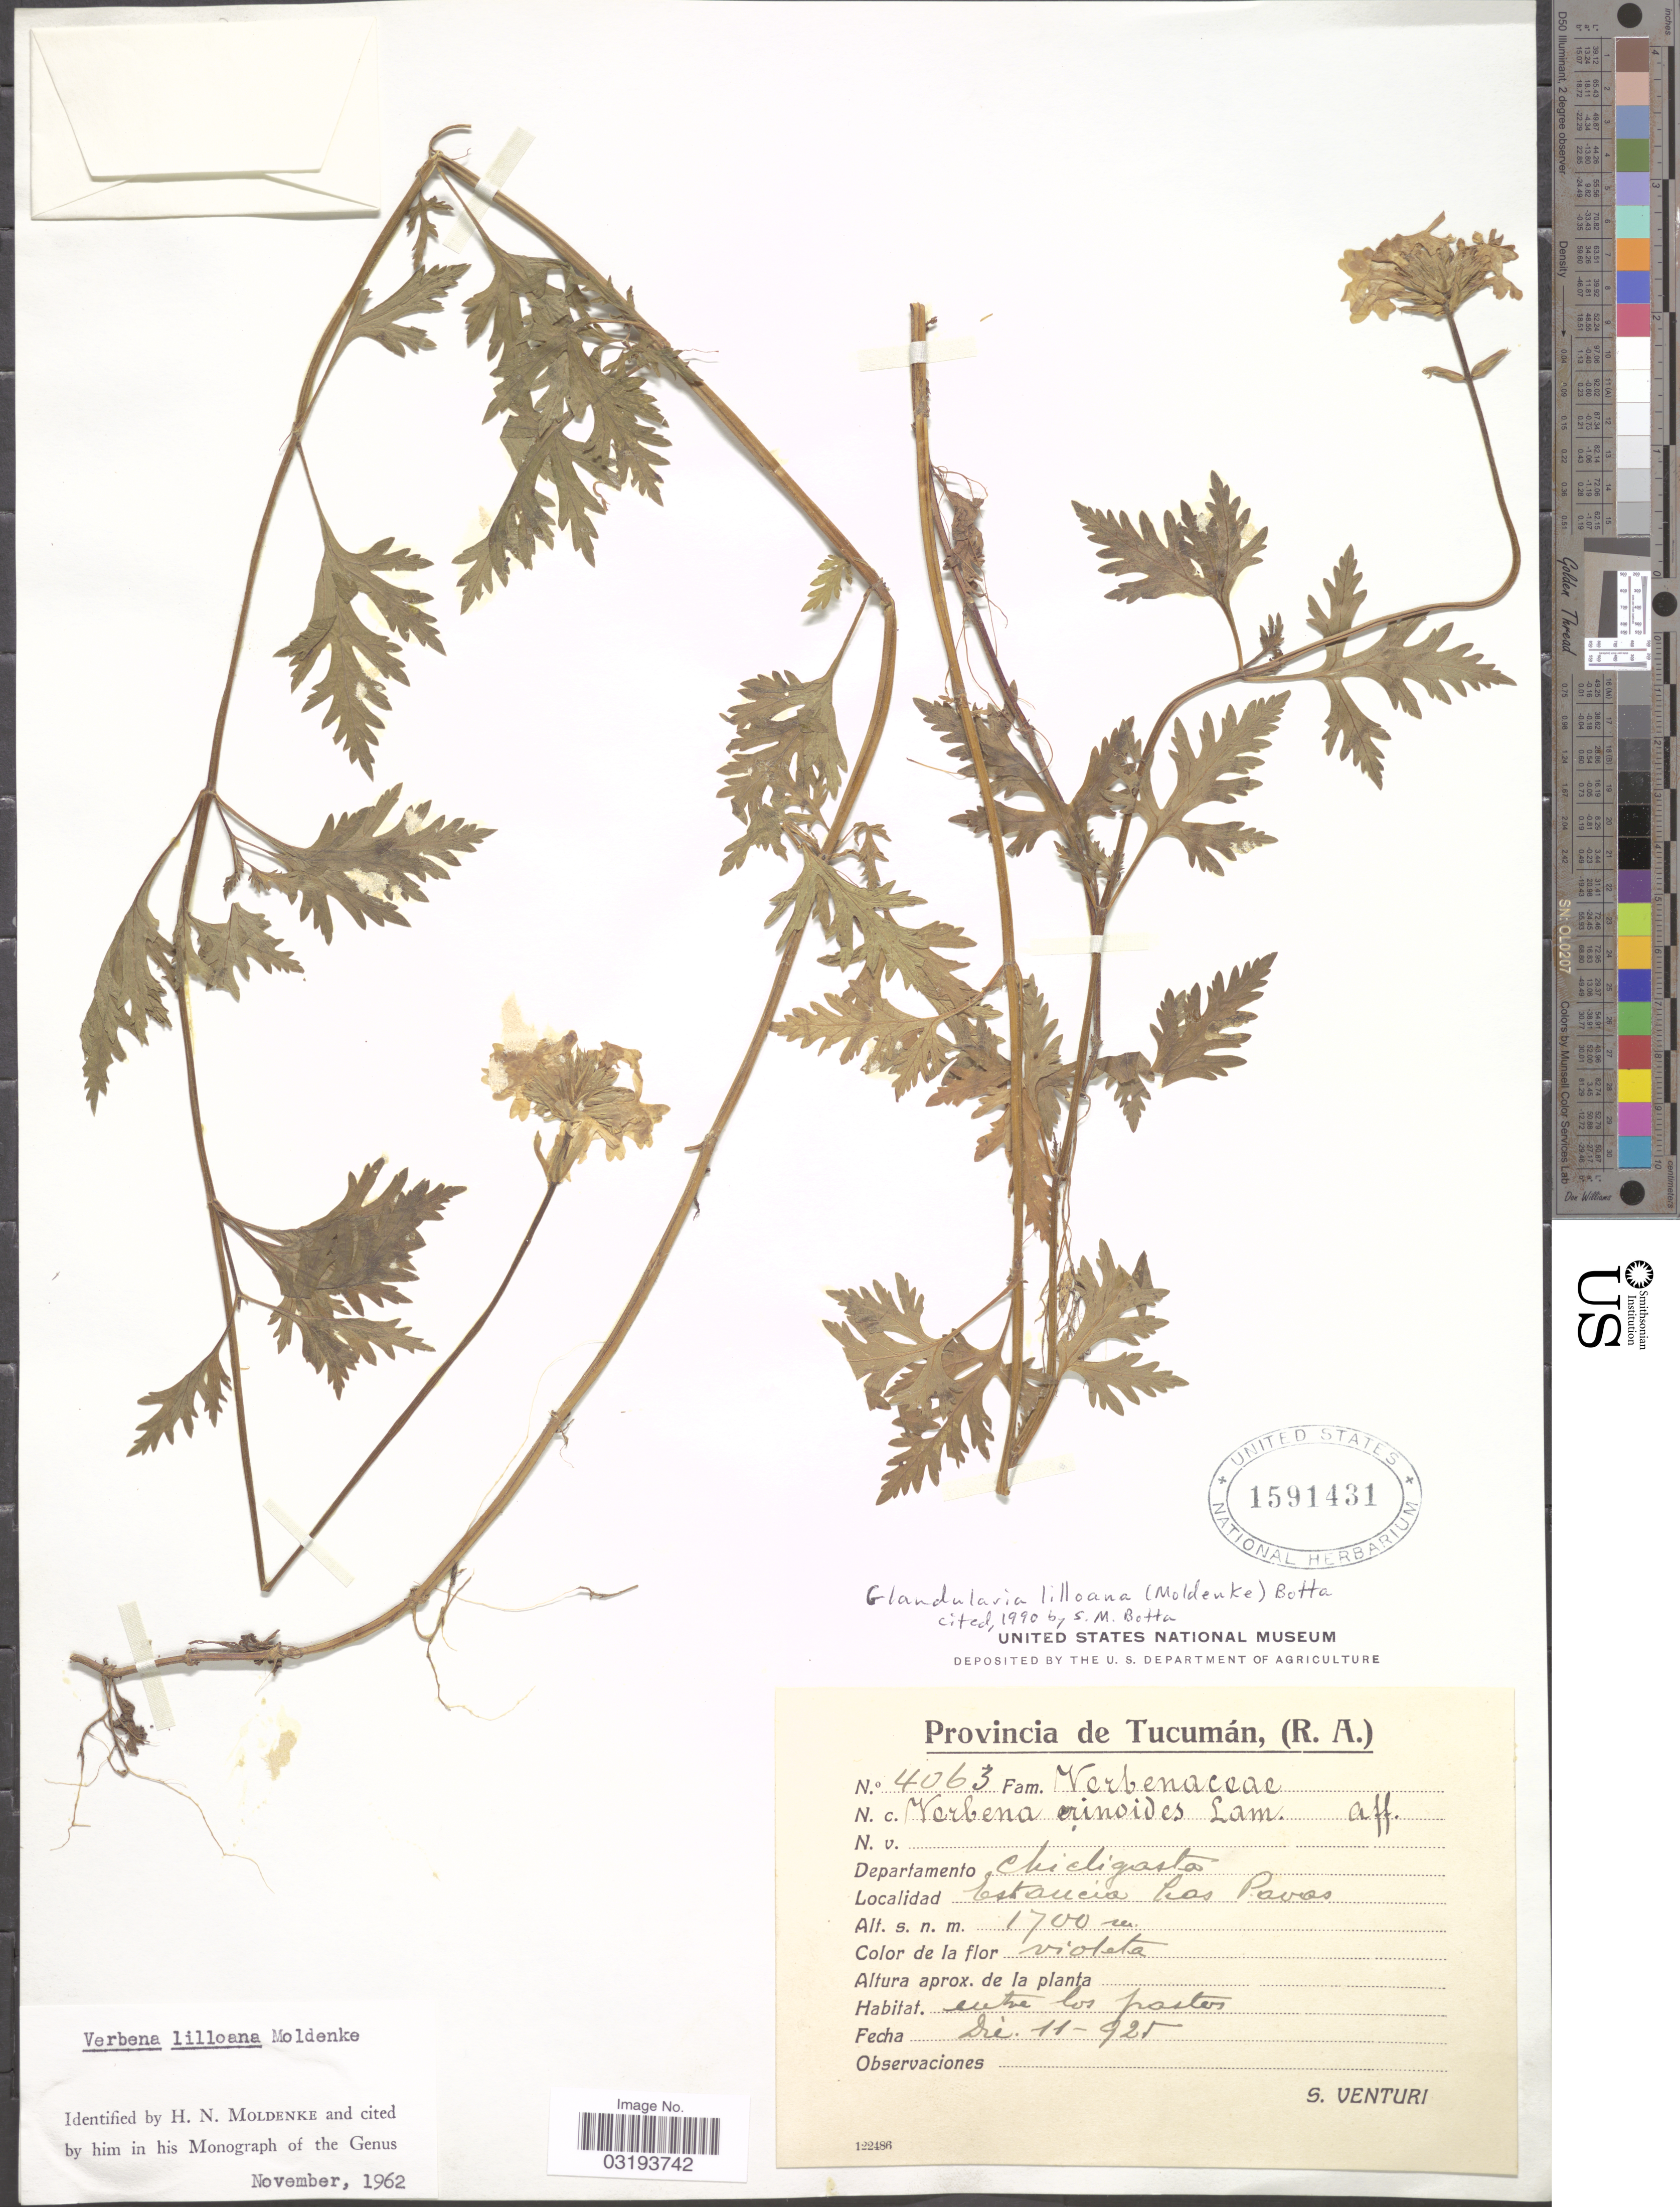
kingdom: Plantae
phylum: Tracheophyta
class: Magnoliopsida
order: Lamiales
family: Verbenaceae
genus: Verbena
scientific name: Verbena lilloana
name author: Moldenke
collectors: S. Venturi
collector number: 4063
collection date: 1925-12-11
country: Argentina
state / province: Tucuman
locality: Departamento Chicligasta, Estancia Las Pavas.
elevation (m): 1700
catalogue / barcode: US 1591431